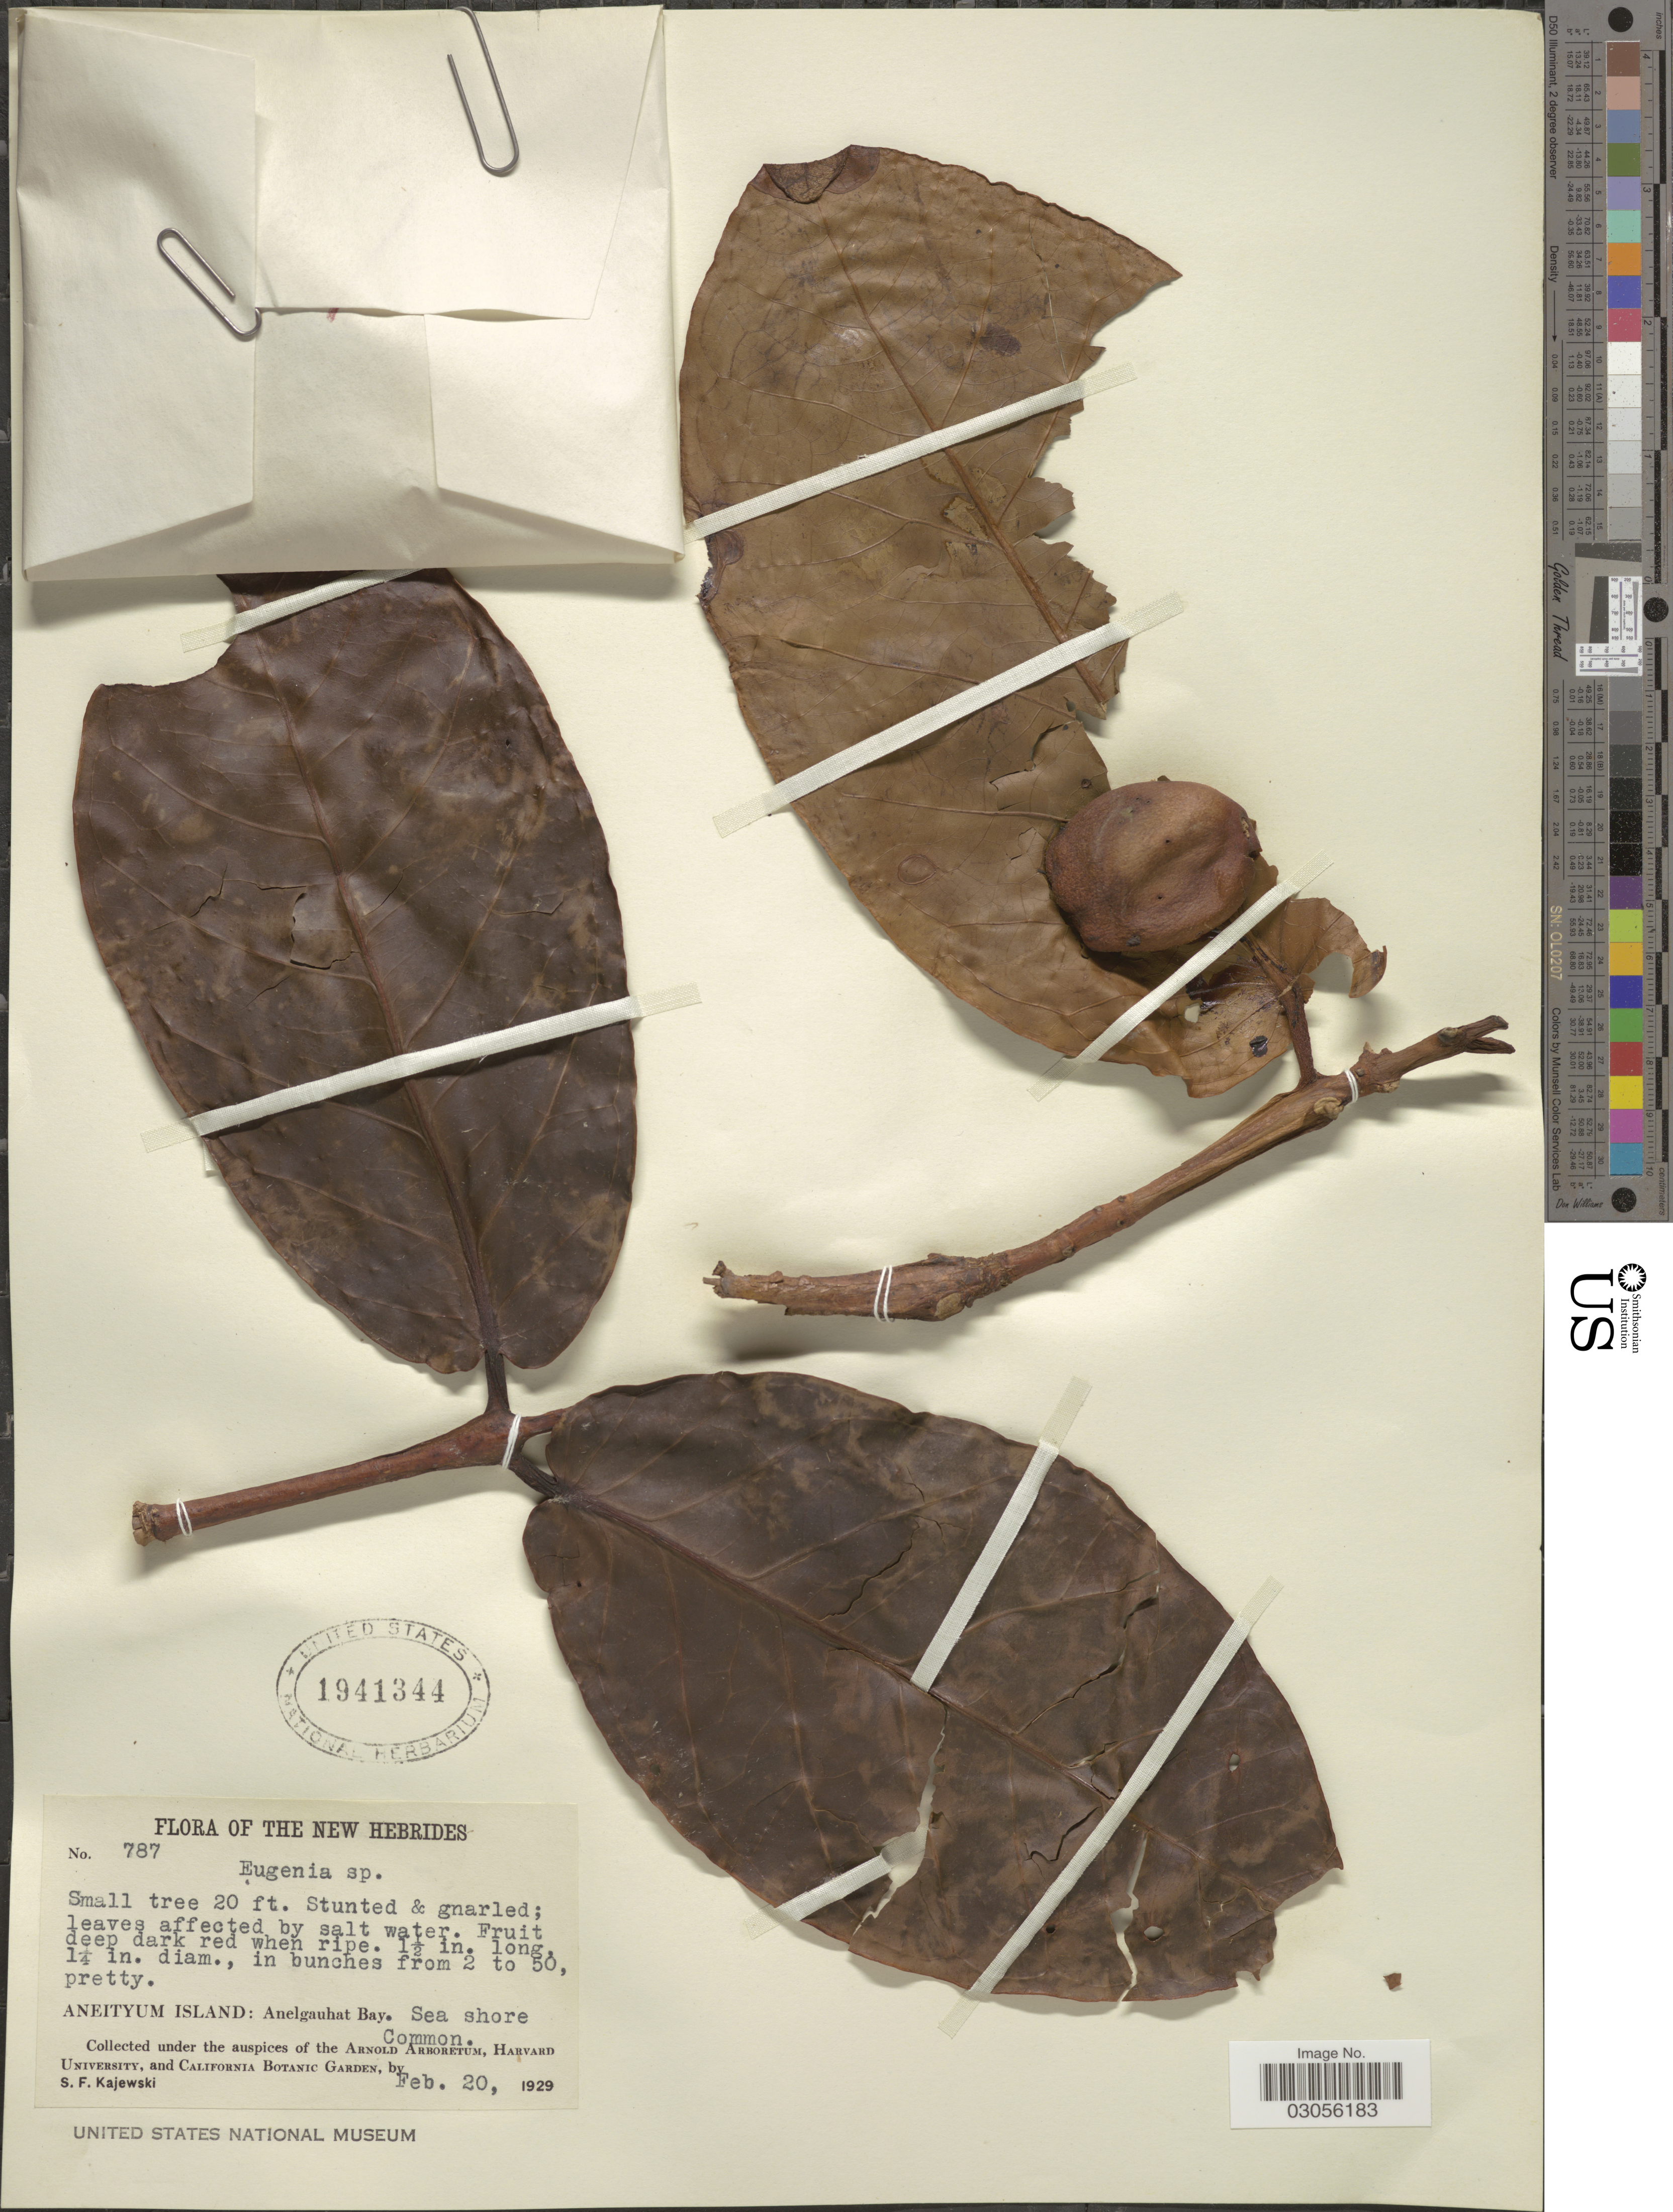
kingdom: Plantae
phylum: Tracheophyta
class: Magnoliopsida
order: Myrtales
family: Myrtaceae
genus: Eugenia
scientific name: Eugenia sp.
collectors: S. Kajewski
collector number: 787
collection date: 1929-02-20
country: Vanuatu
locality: New Hebrides. Aneityum Island: Anelgauhat Bay. Sea shore.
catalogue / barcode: US 1941344